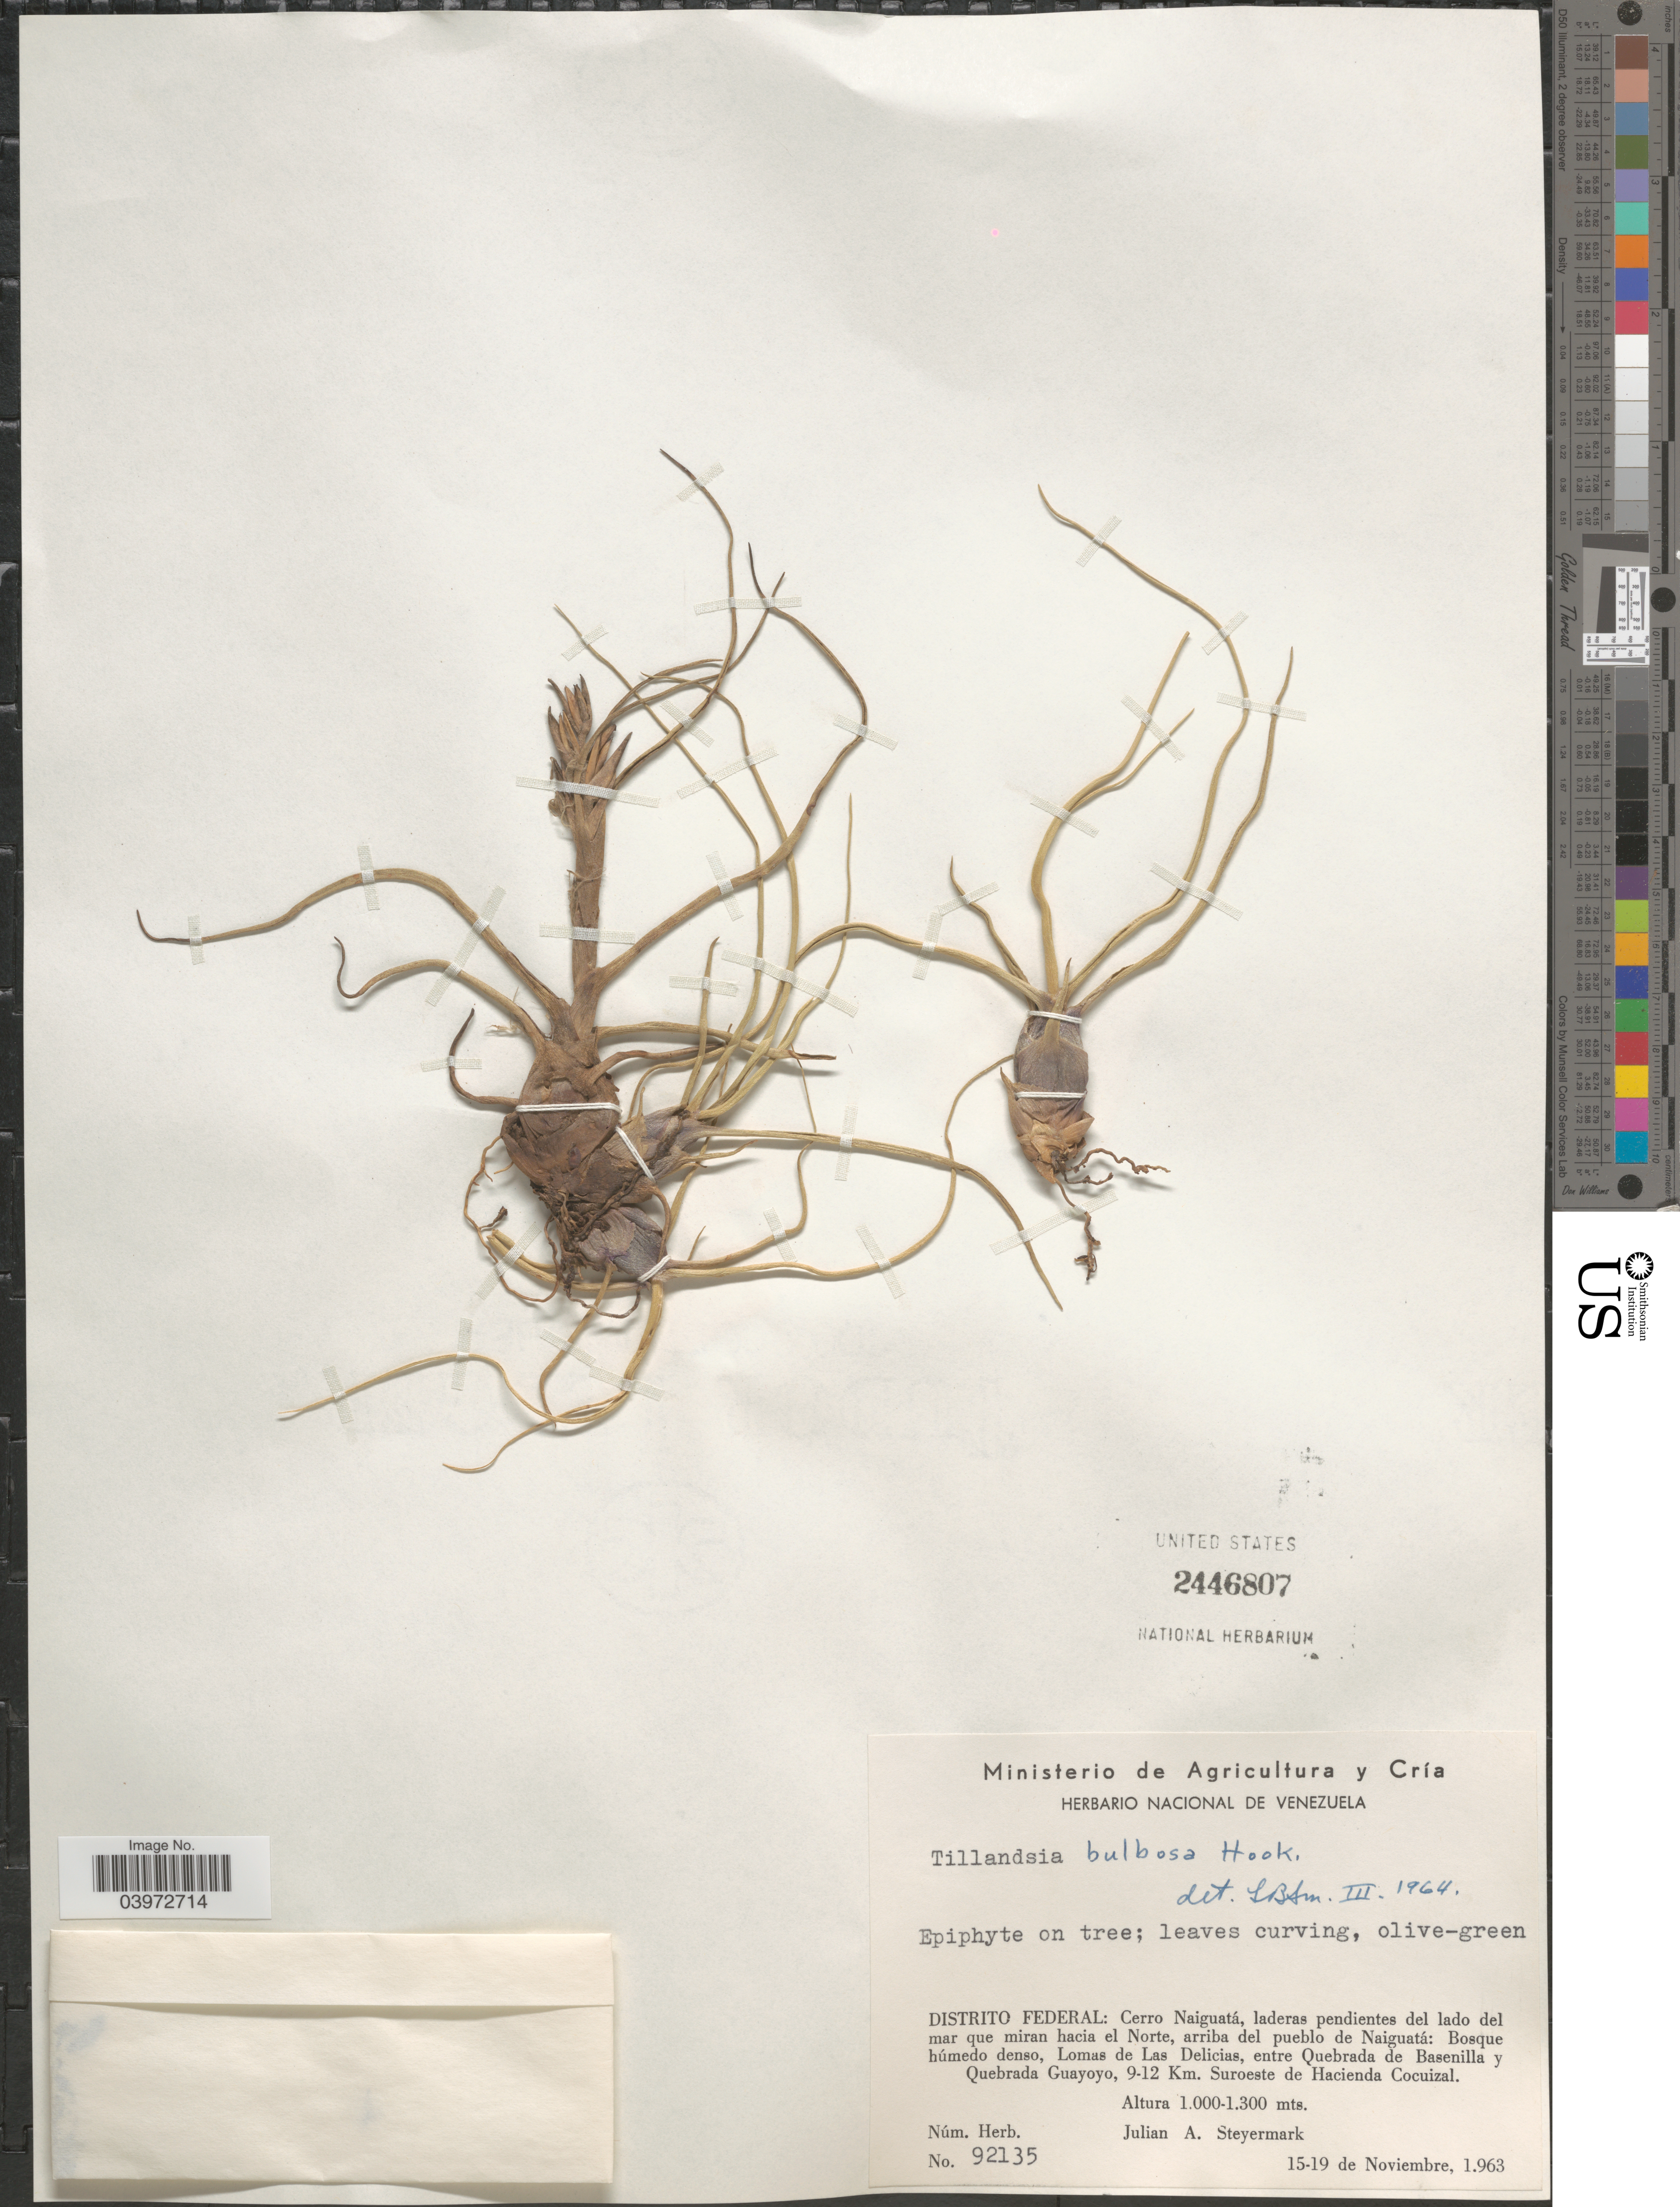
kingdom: Plantae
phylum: Tracheophyta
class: Liliopsida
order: Poales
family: Bromeliaceae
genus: Tillandsia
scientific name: Tillandsia bulbosa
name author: Hook.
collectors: J. Steyermark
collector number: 92135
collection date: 1963-11-15/1963-11-19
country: Venezuela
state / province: Distrito Federal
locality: Cerro Naiguatá, laderas pendientes del lado del mar que miran hacia el Norte, arriba del pueblo de Naiguatá: Bosque húmedo denso, Lomas de Las Delicias, entre Quebrada de Basenilla y Quebrada Guayoyo, 9-12 Km. Suroeste de Hacienda Cocuizal.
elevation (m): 1000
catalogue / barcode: US 2446807